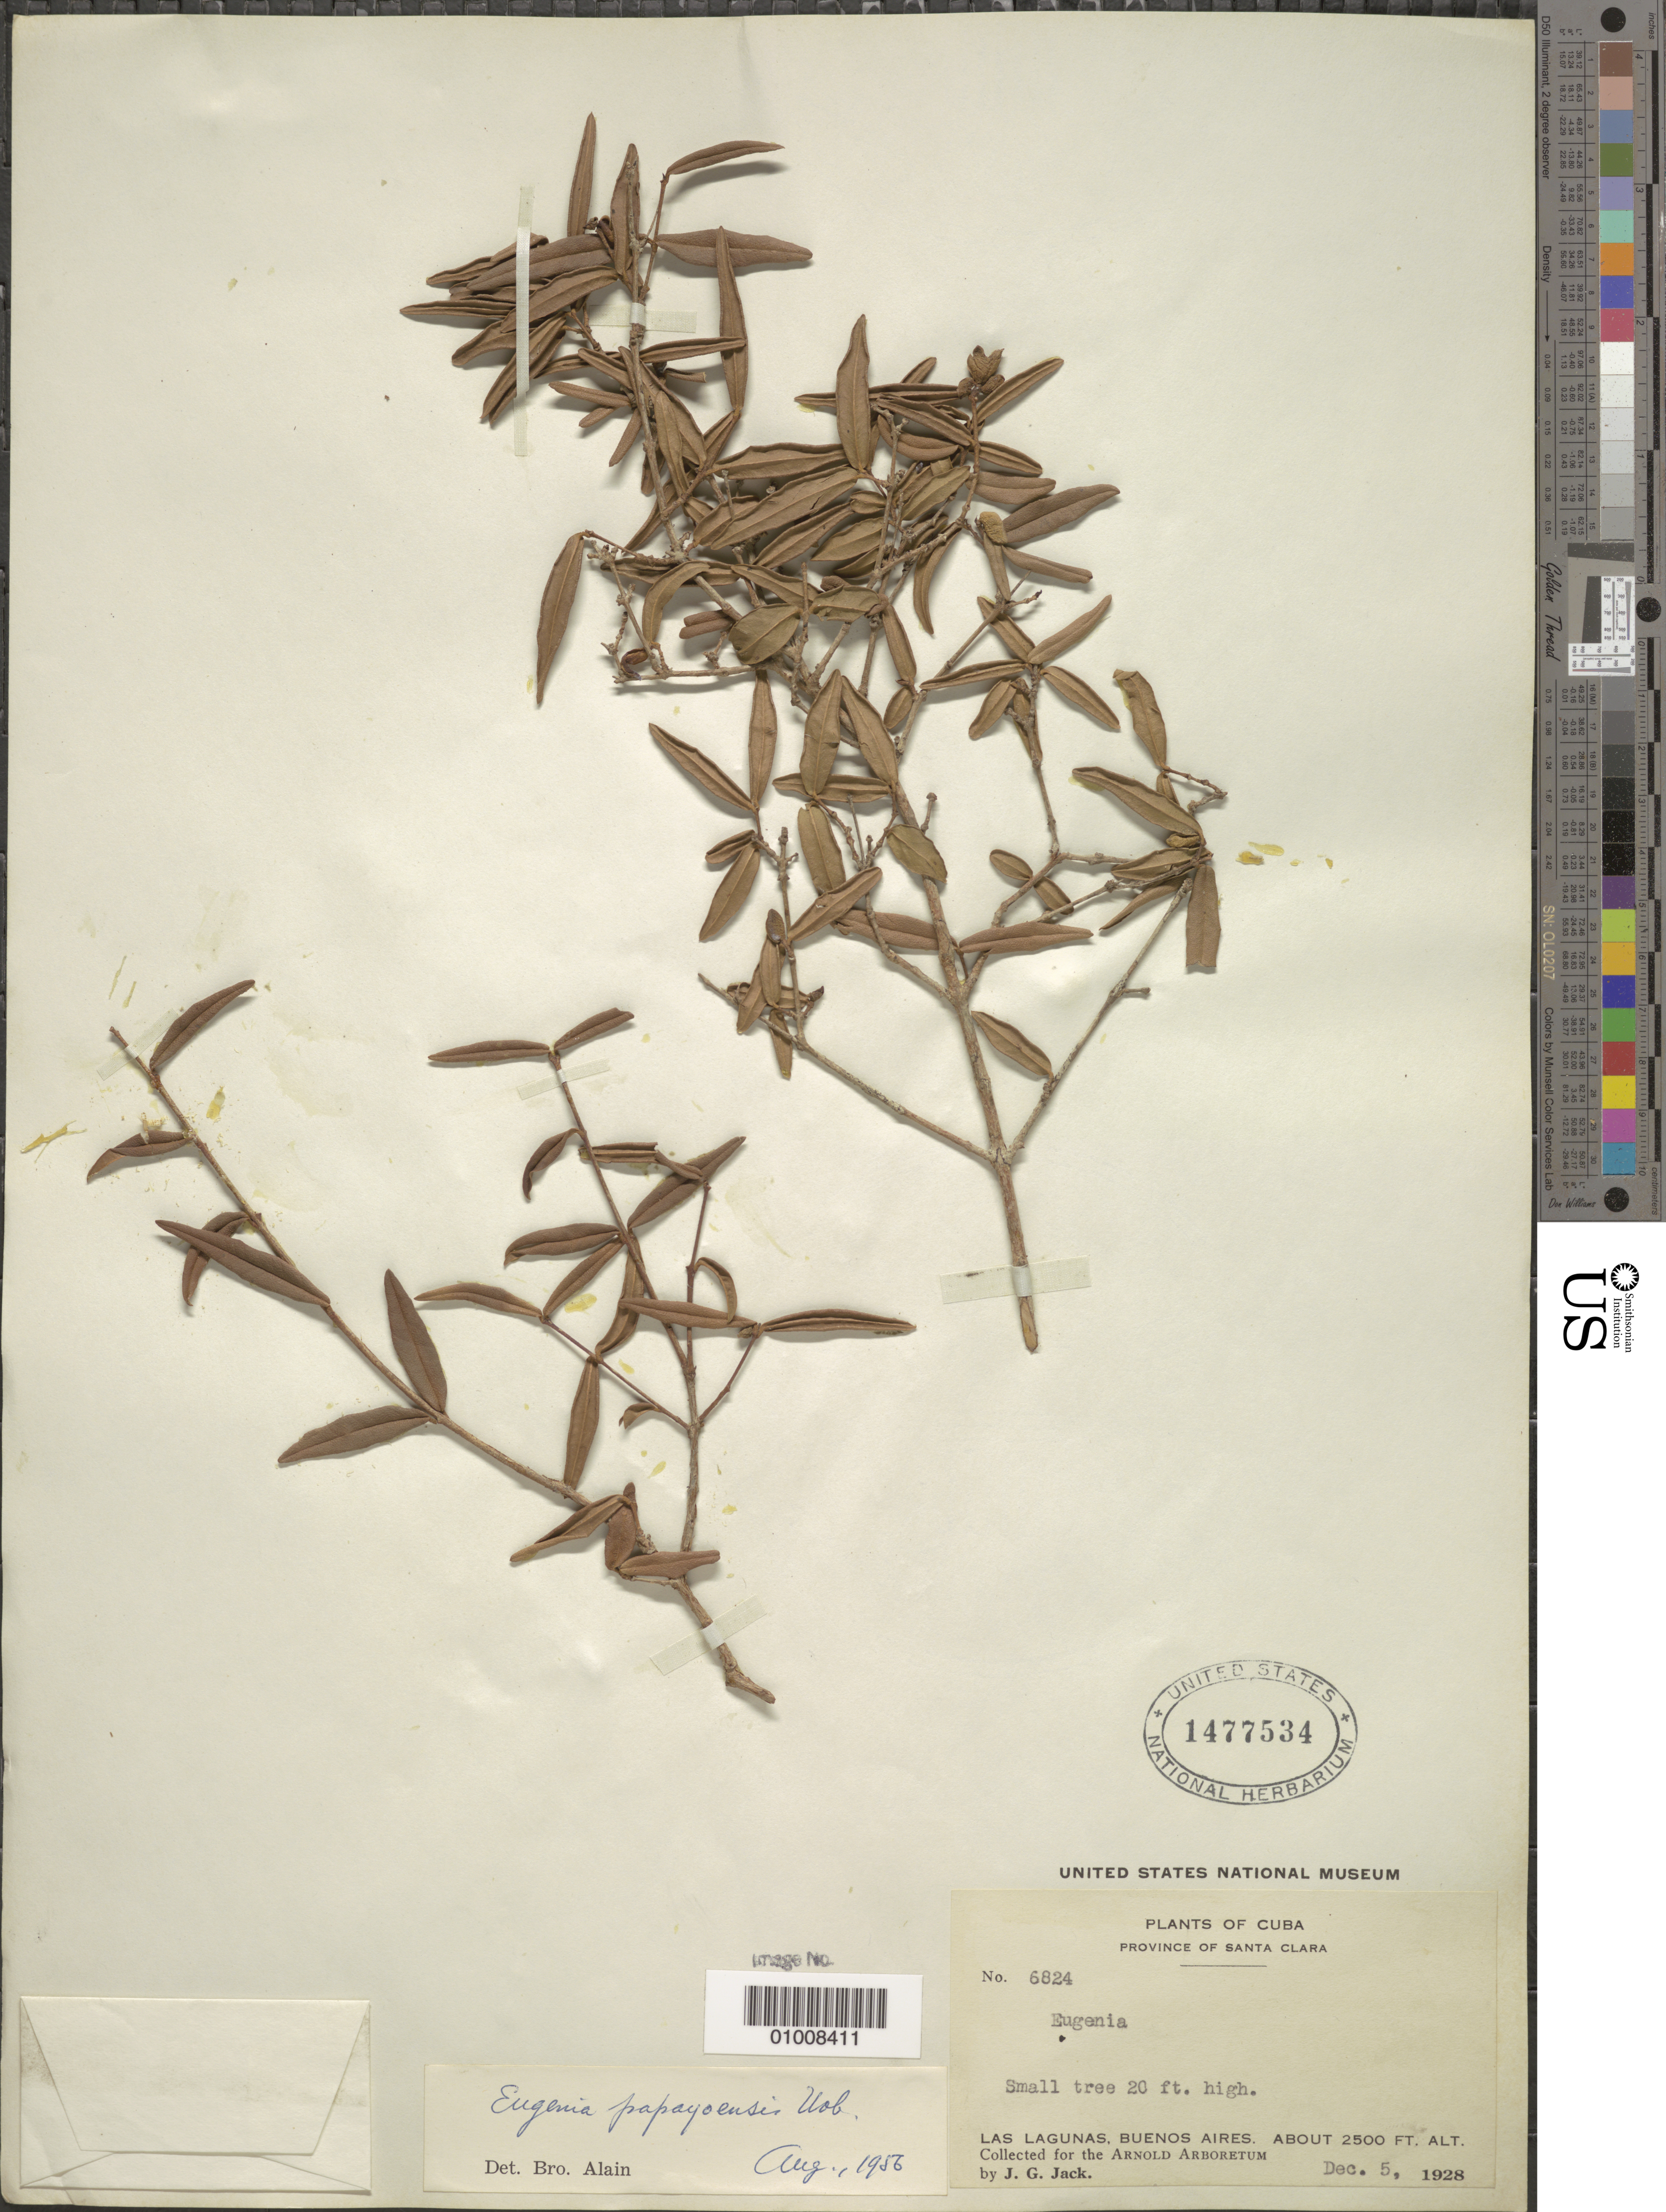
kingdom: Plantae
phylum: Tracheophyta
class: Magnoliopsida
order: Myrtales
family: Myrtaceae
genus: Eugenia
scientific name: Eugenia papayoensis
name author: Urb.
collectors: J. G. Jack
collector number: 6824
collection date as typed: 05 Dec 1928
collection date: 1928-12-05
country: Cuba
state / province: Villa Clara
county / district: Santa Clara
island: Cuba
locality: Las Lagunas, Buenos Aires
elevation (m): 762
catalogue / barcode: US 1477534